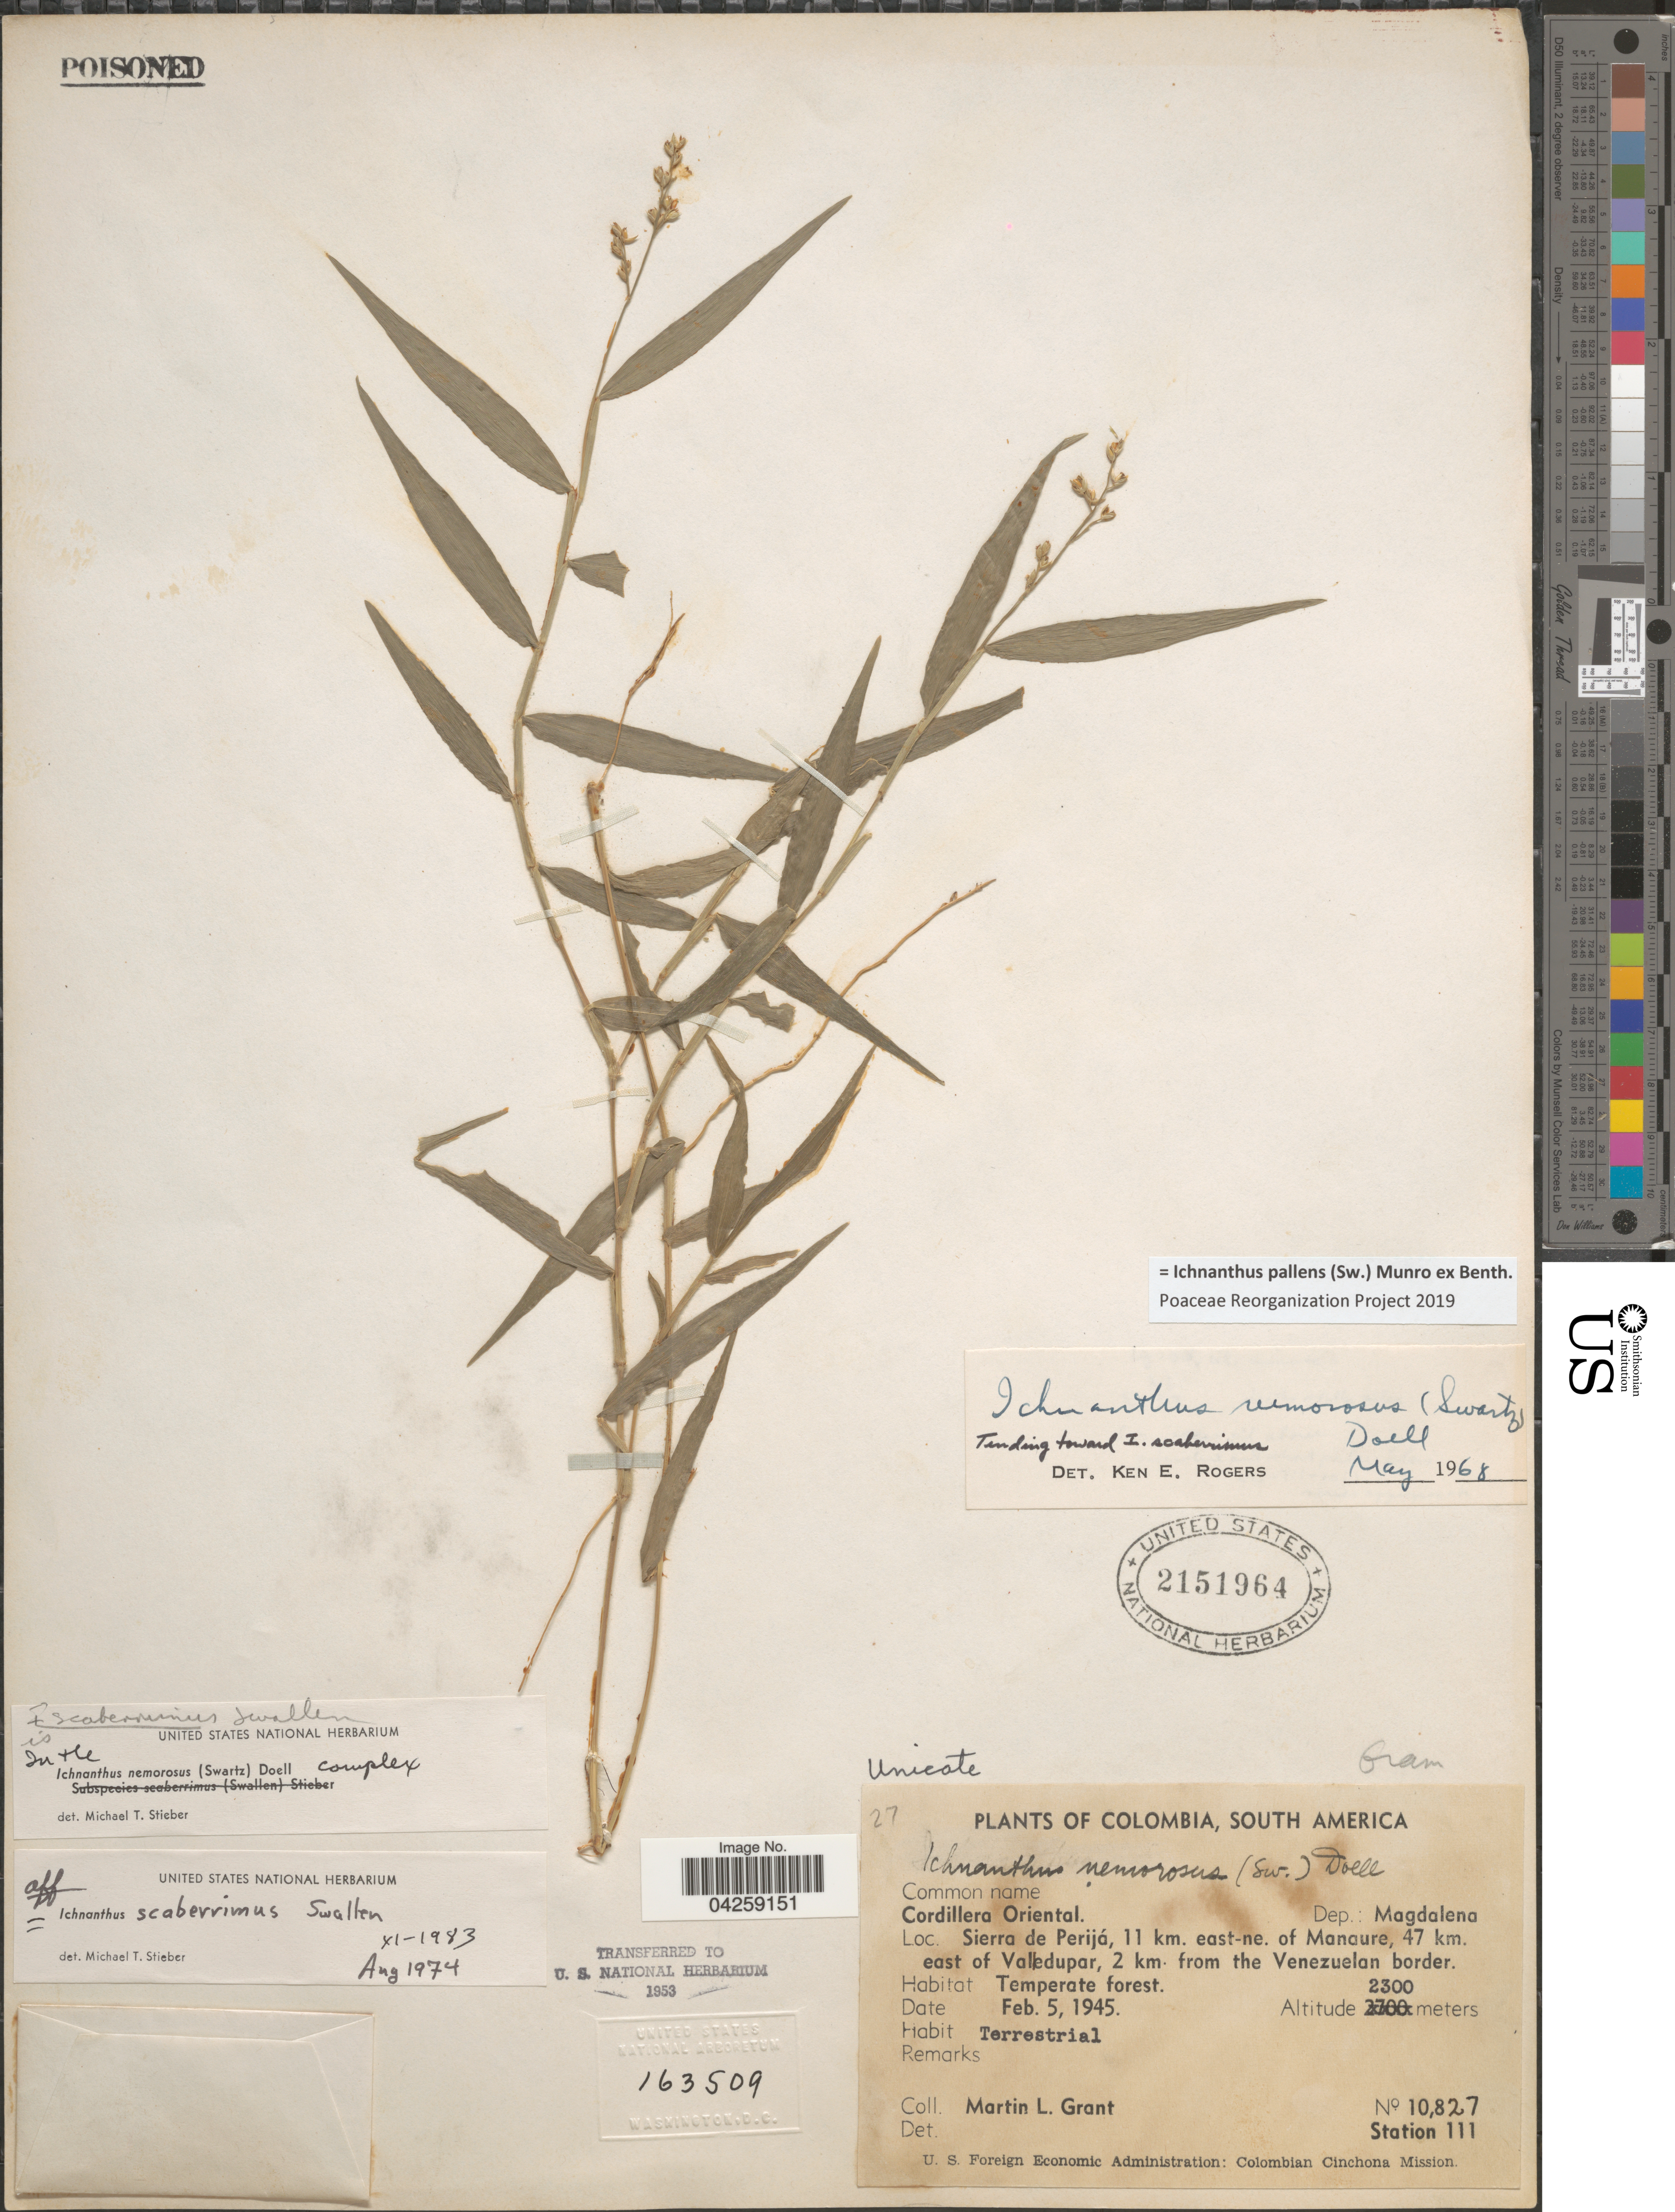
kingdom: Plantae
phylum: Tracheophyta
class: Liliopsida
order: Poales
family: Poaceae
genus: Ichnanthus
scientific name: Ichnanthus pallens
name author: (Sw.) Munro ex Benth.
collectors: M. L. Grant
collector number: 10827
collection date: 1945-02-05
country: Colombia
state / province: Magdalena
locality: Cordillera Oriental. Dep.: Magdalena. Sierra de Perijá, 11 km. east-ne. of Manaure, 47 km. east of Valledupar, 2 km from the Venezuelan border. Temperate forest. Station 111.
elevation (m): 2300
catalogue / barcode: US 2151964